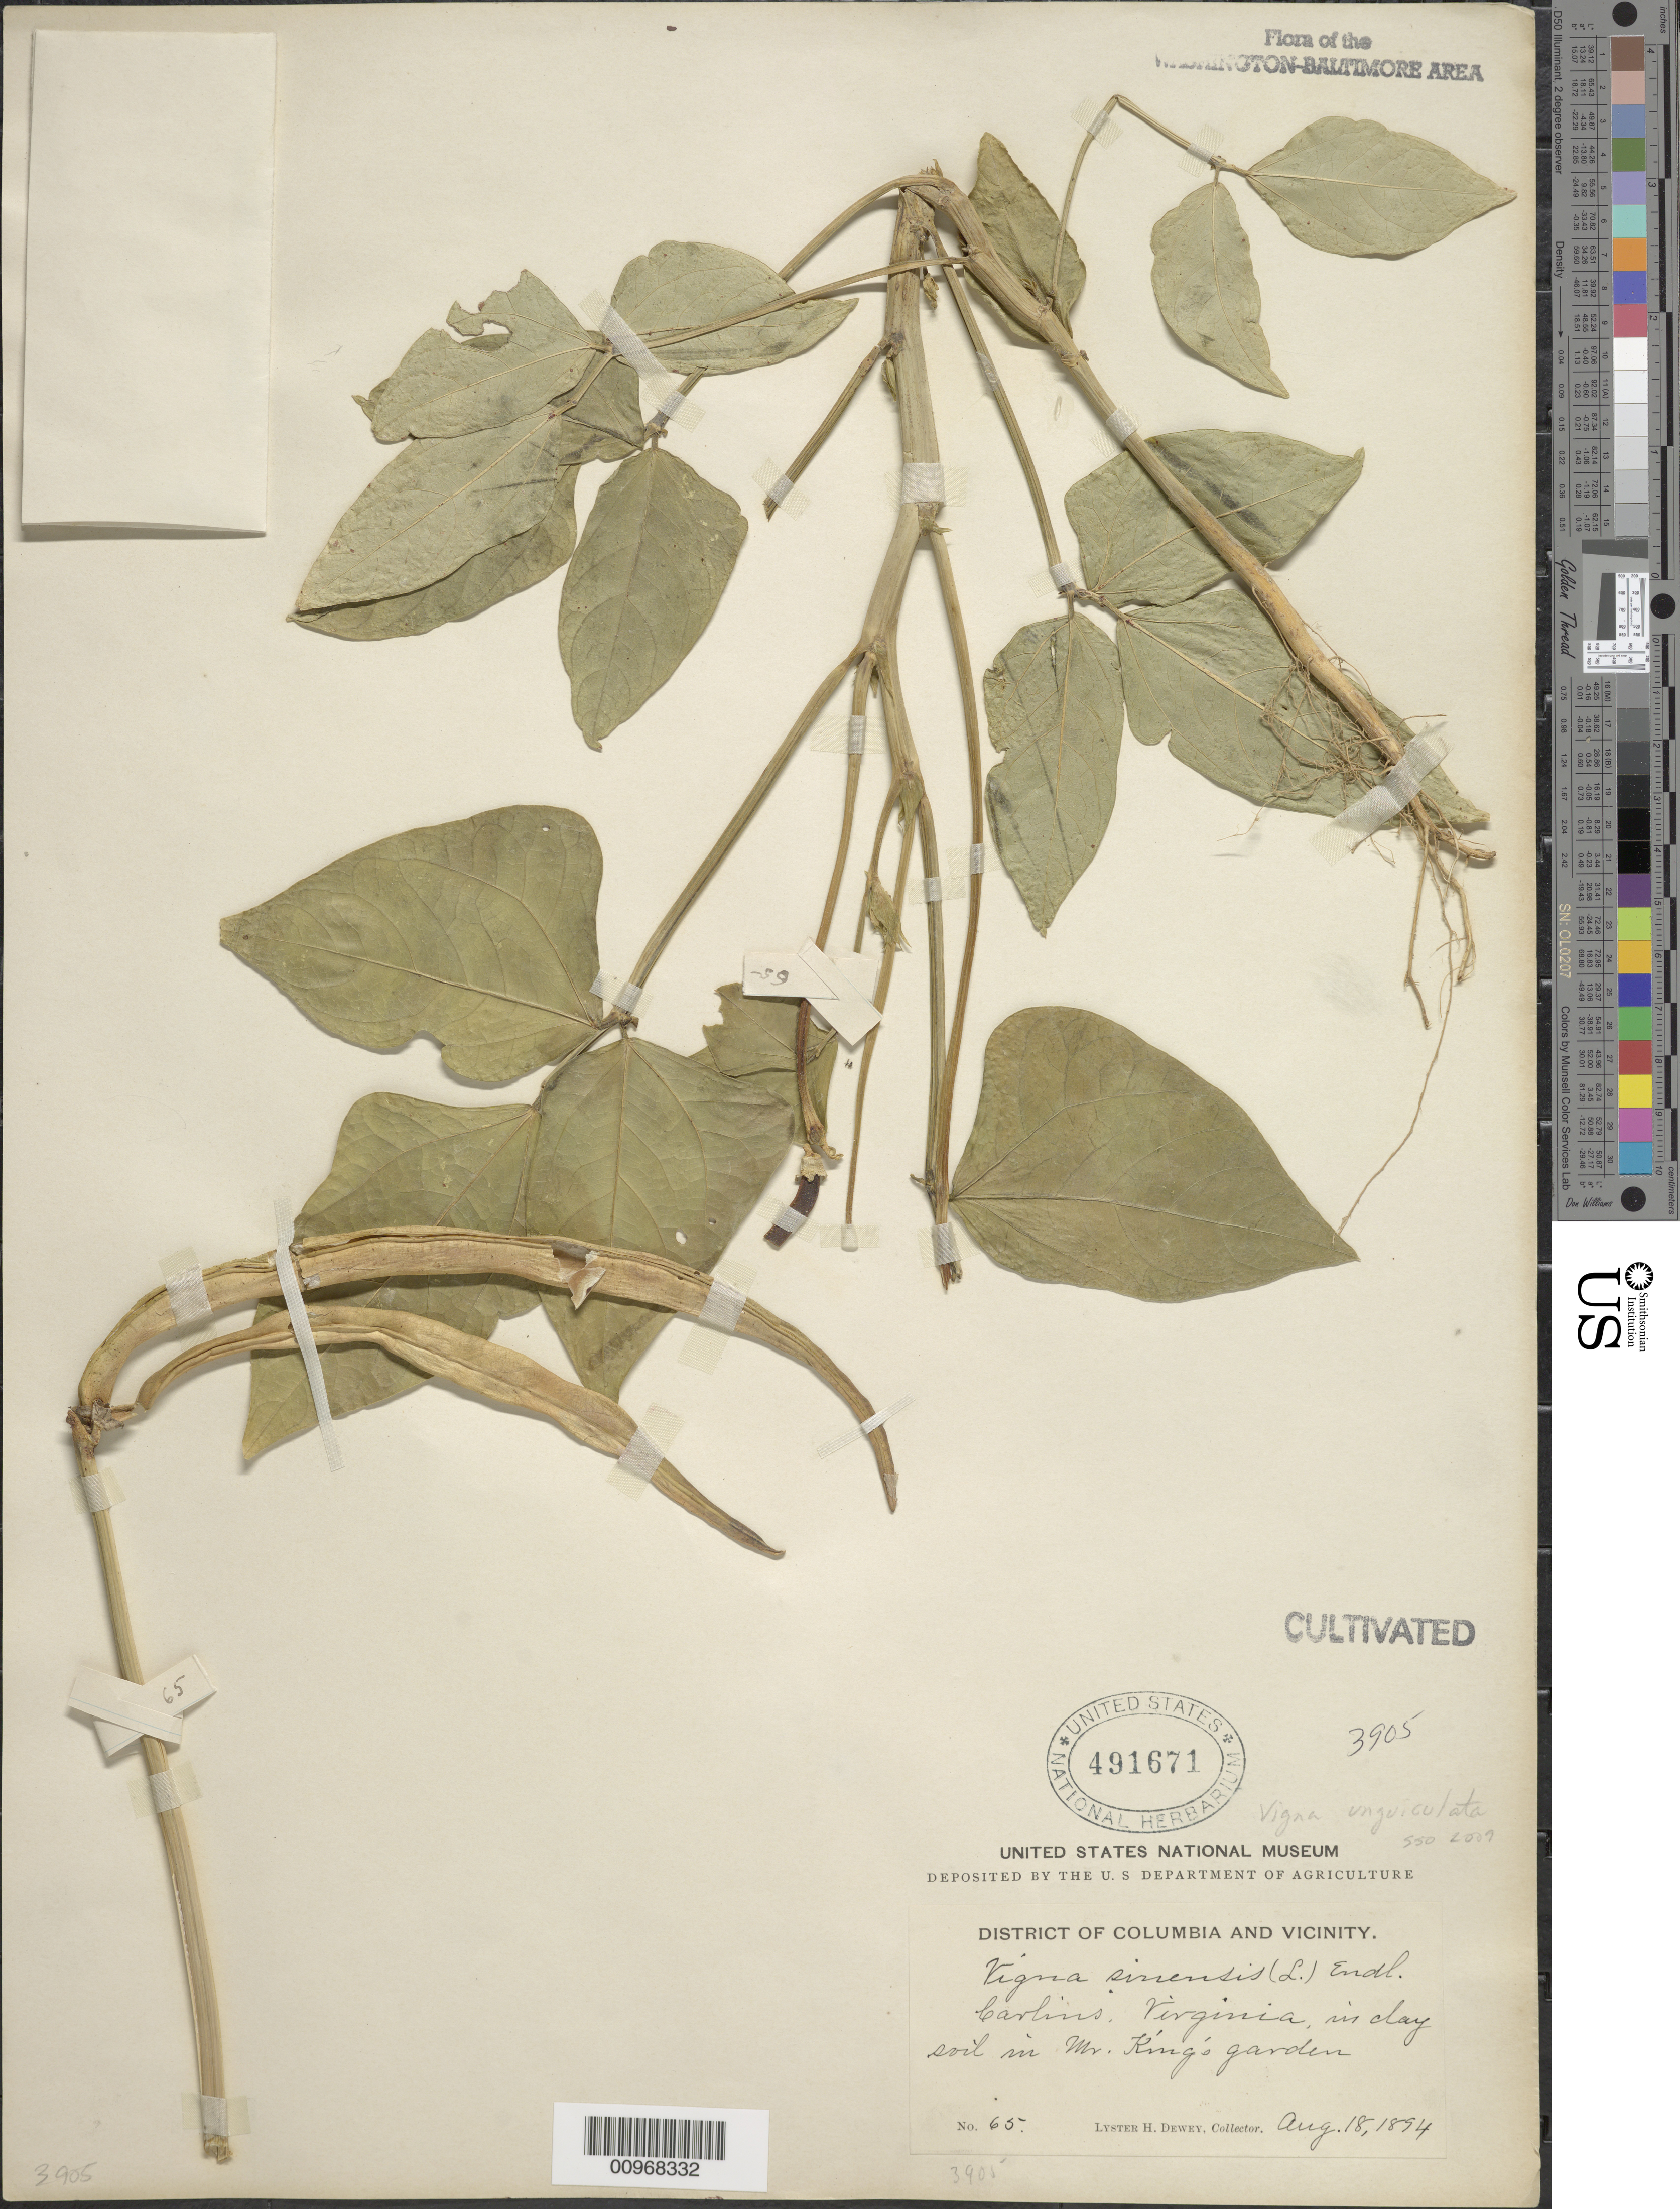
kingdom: Plantae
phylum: Tracheophyta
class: Magnoliopsida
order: Fabales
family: Fabaceae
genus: Vigna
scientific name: Vigna unguiculata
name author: (L.) Walp.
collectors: L. H. Dewey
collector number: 65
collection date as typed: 18 Aug 1894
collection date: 1894-08-18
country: United States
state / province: Virginia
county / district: Arlington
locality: Carlins, Mr. King's garden.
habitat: in clay soil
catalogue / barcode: US 491671